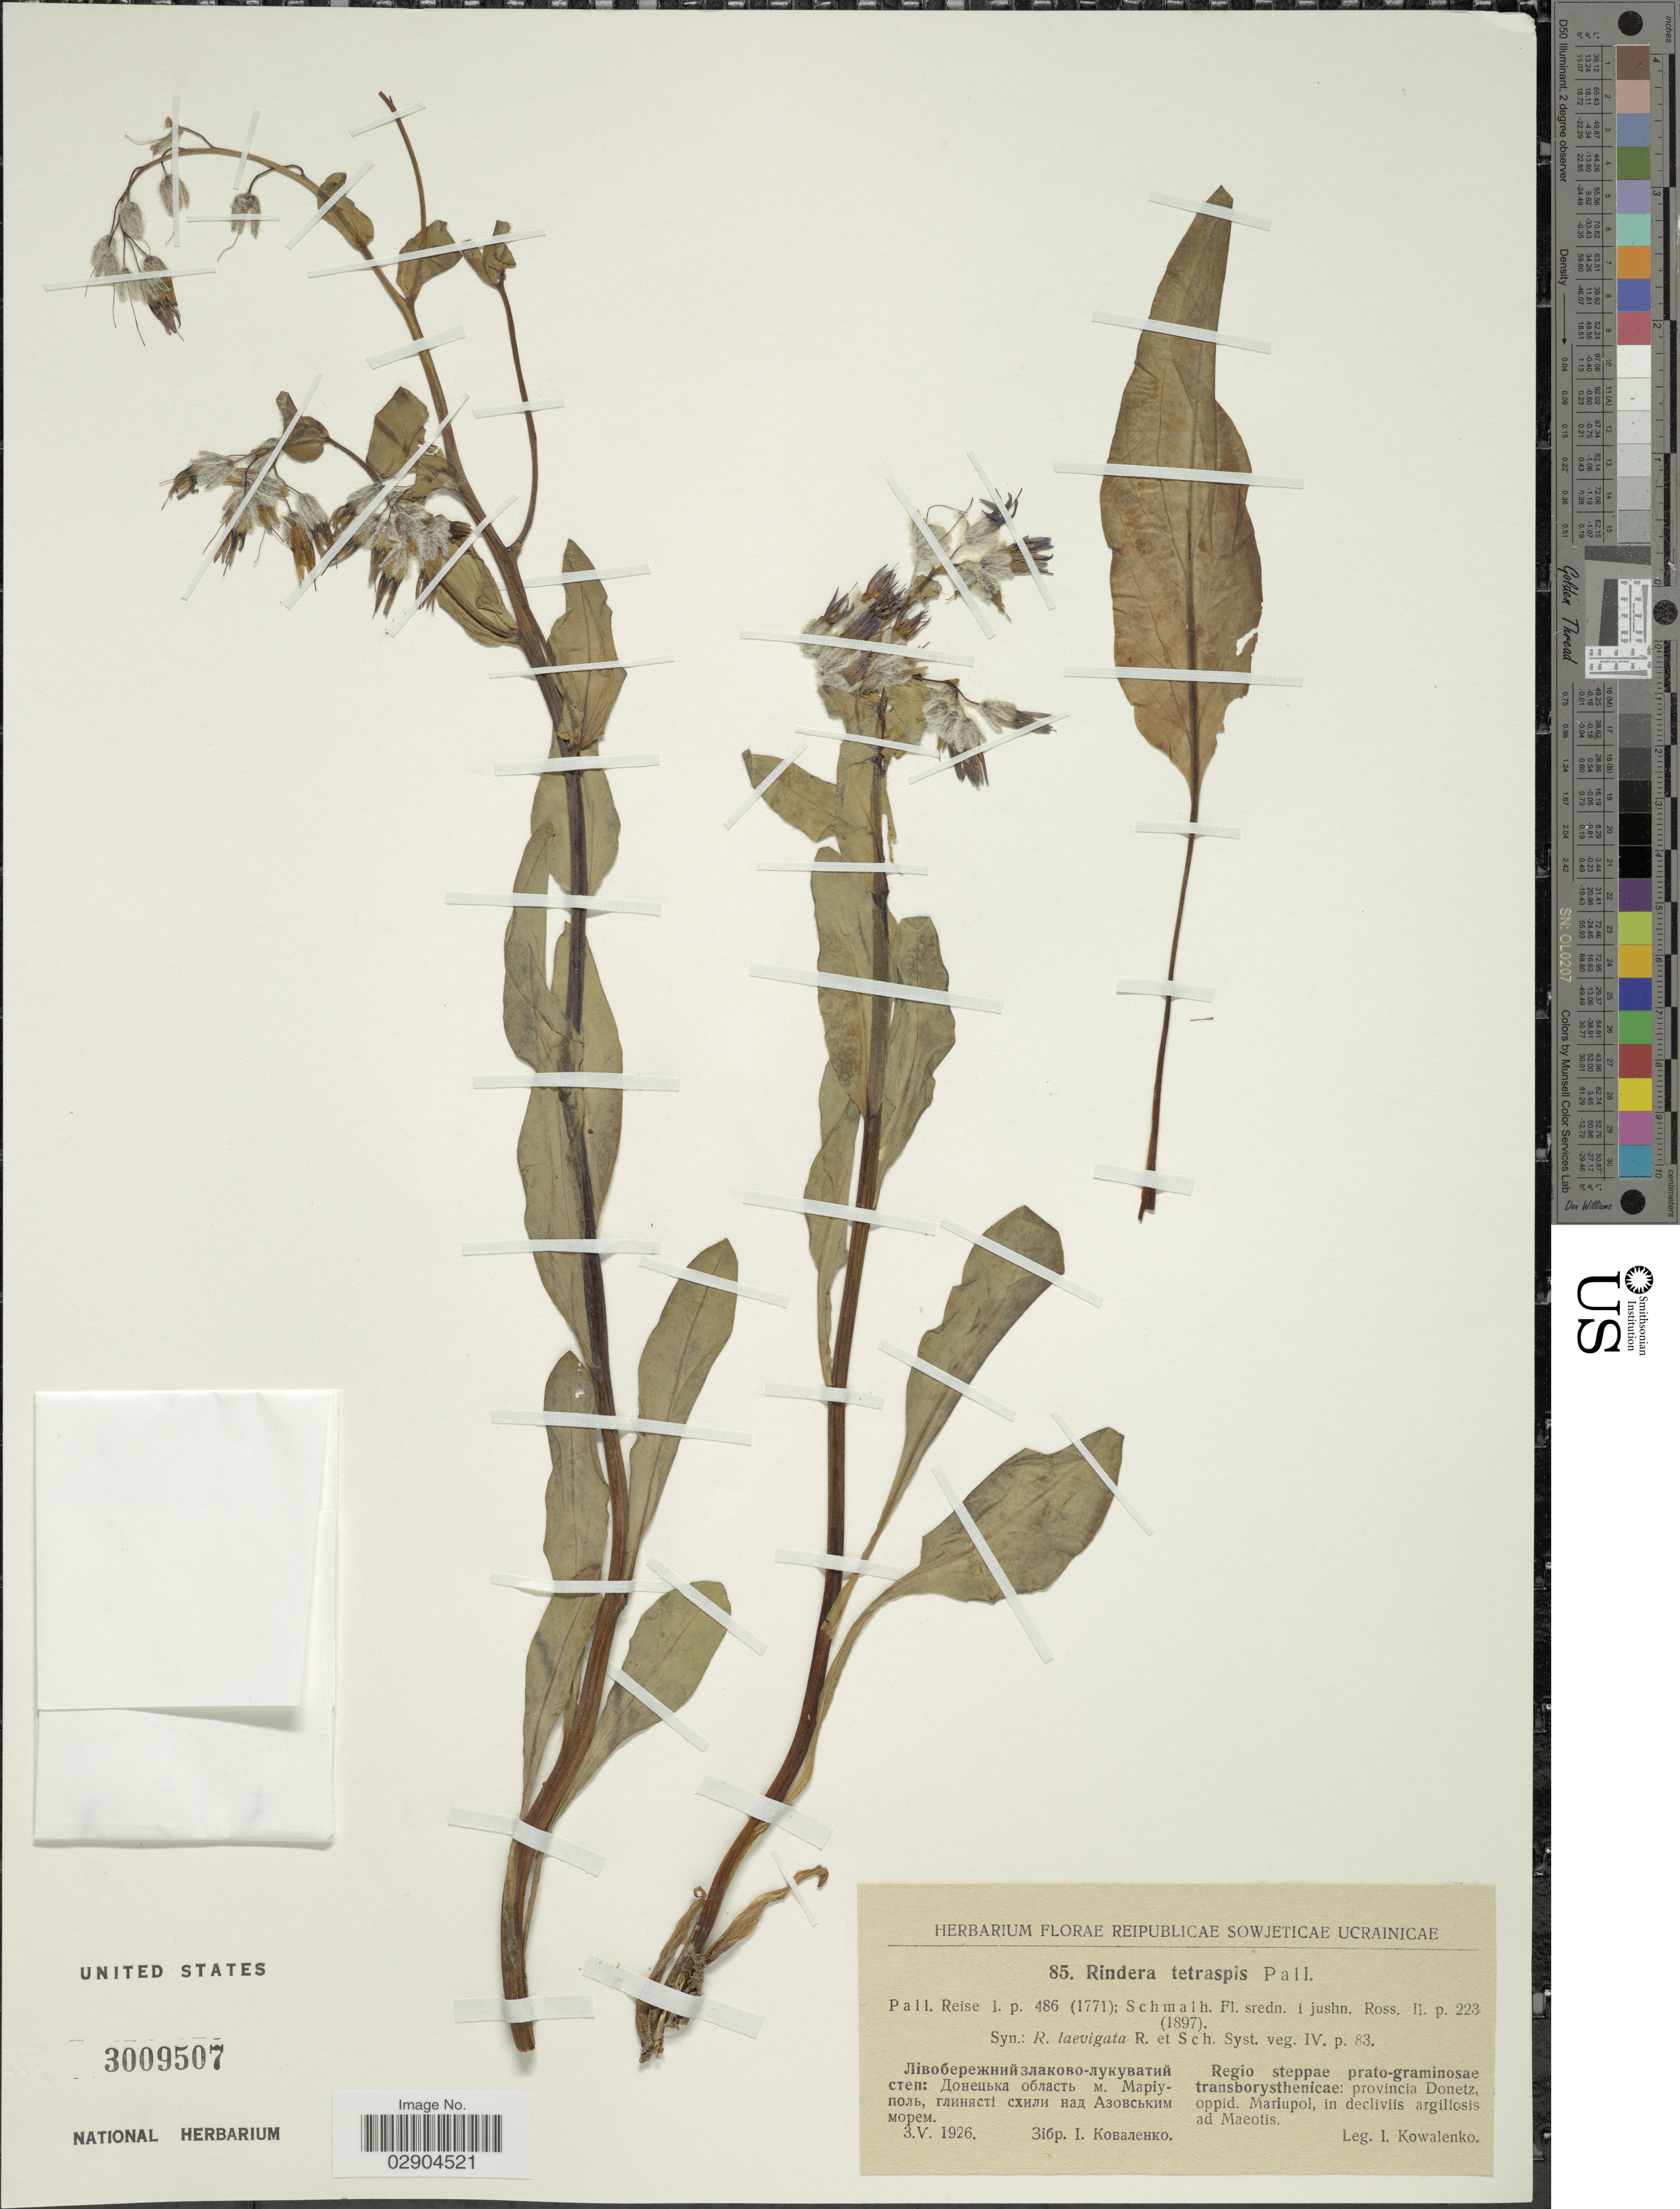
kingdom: Plantae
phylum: Tracheophyta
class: Magnoliopsida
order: Boraginales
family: Boraginaceae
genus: Rindera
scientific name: Rindera tetraspis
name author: Pall.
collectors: I. Kowalenko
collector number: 85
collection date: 1926-05-03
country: Ukraine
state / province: Donets'k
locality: Reipublicae Sowjeticae Ucrainicae. Regio steppae prato-graminosae transborysthenicae: provincia Donetz, oppid. Marlupol, in decliviis argillosis ad Maotis.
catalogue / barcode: US 3009507